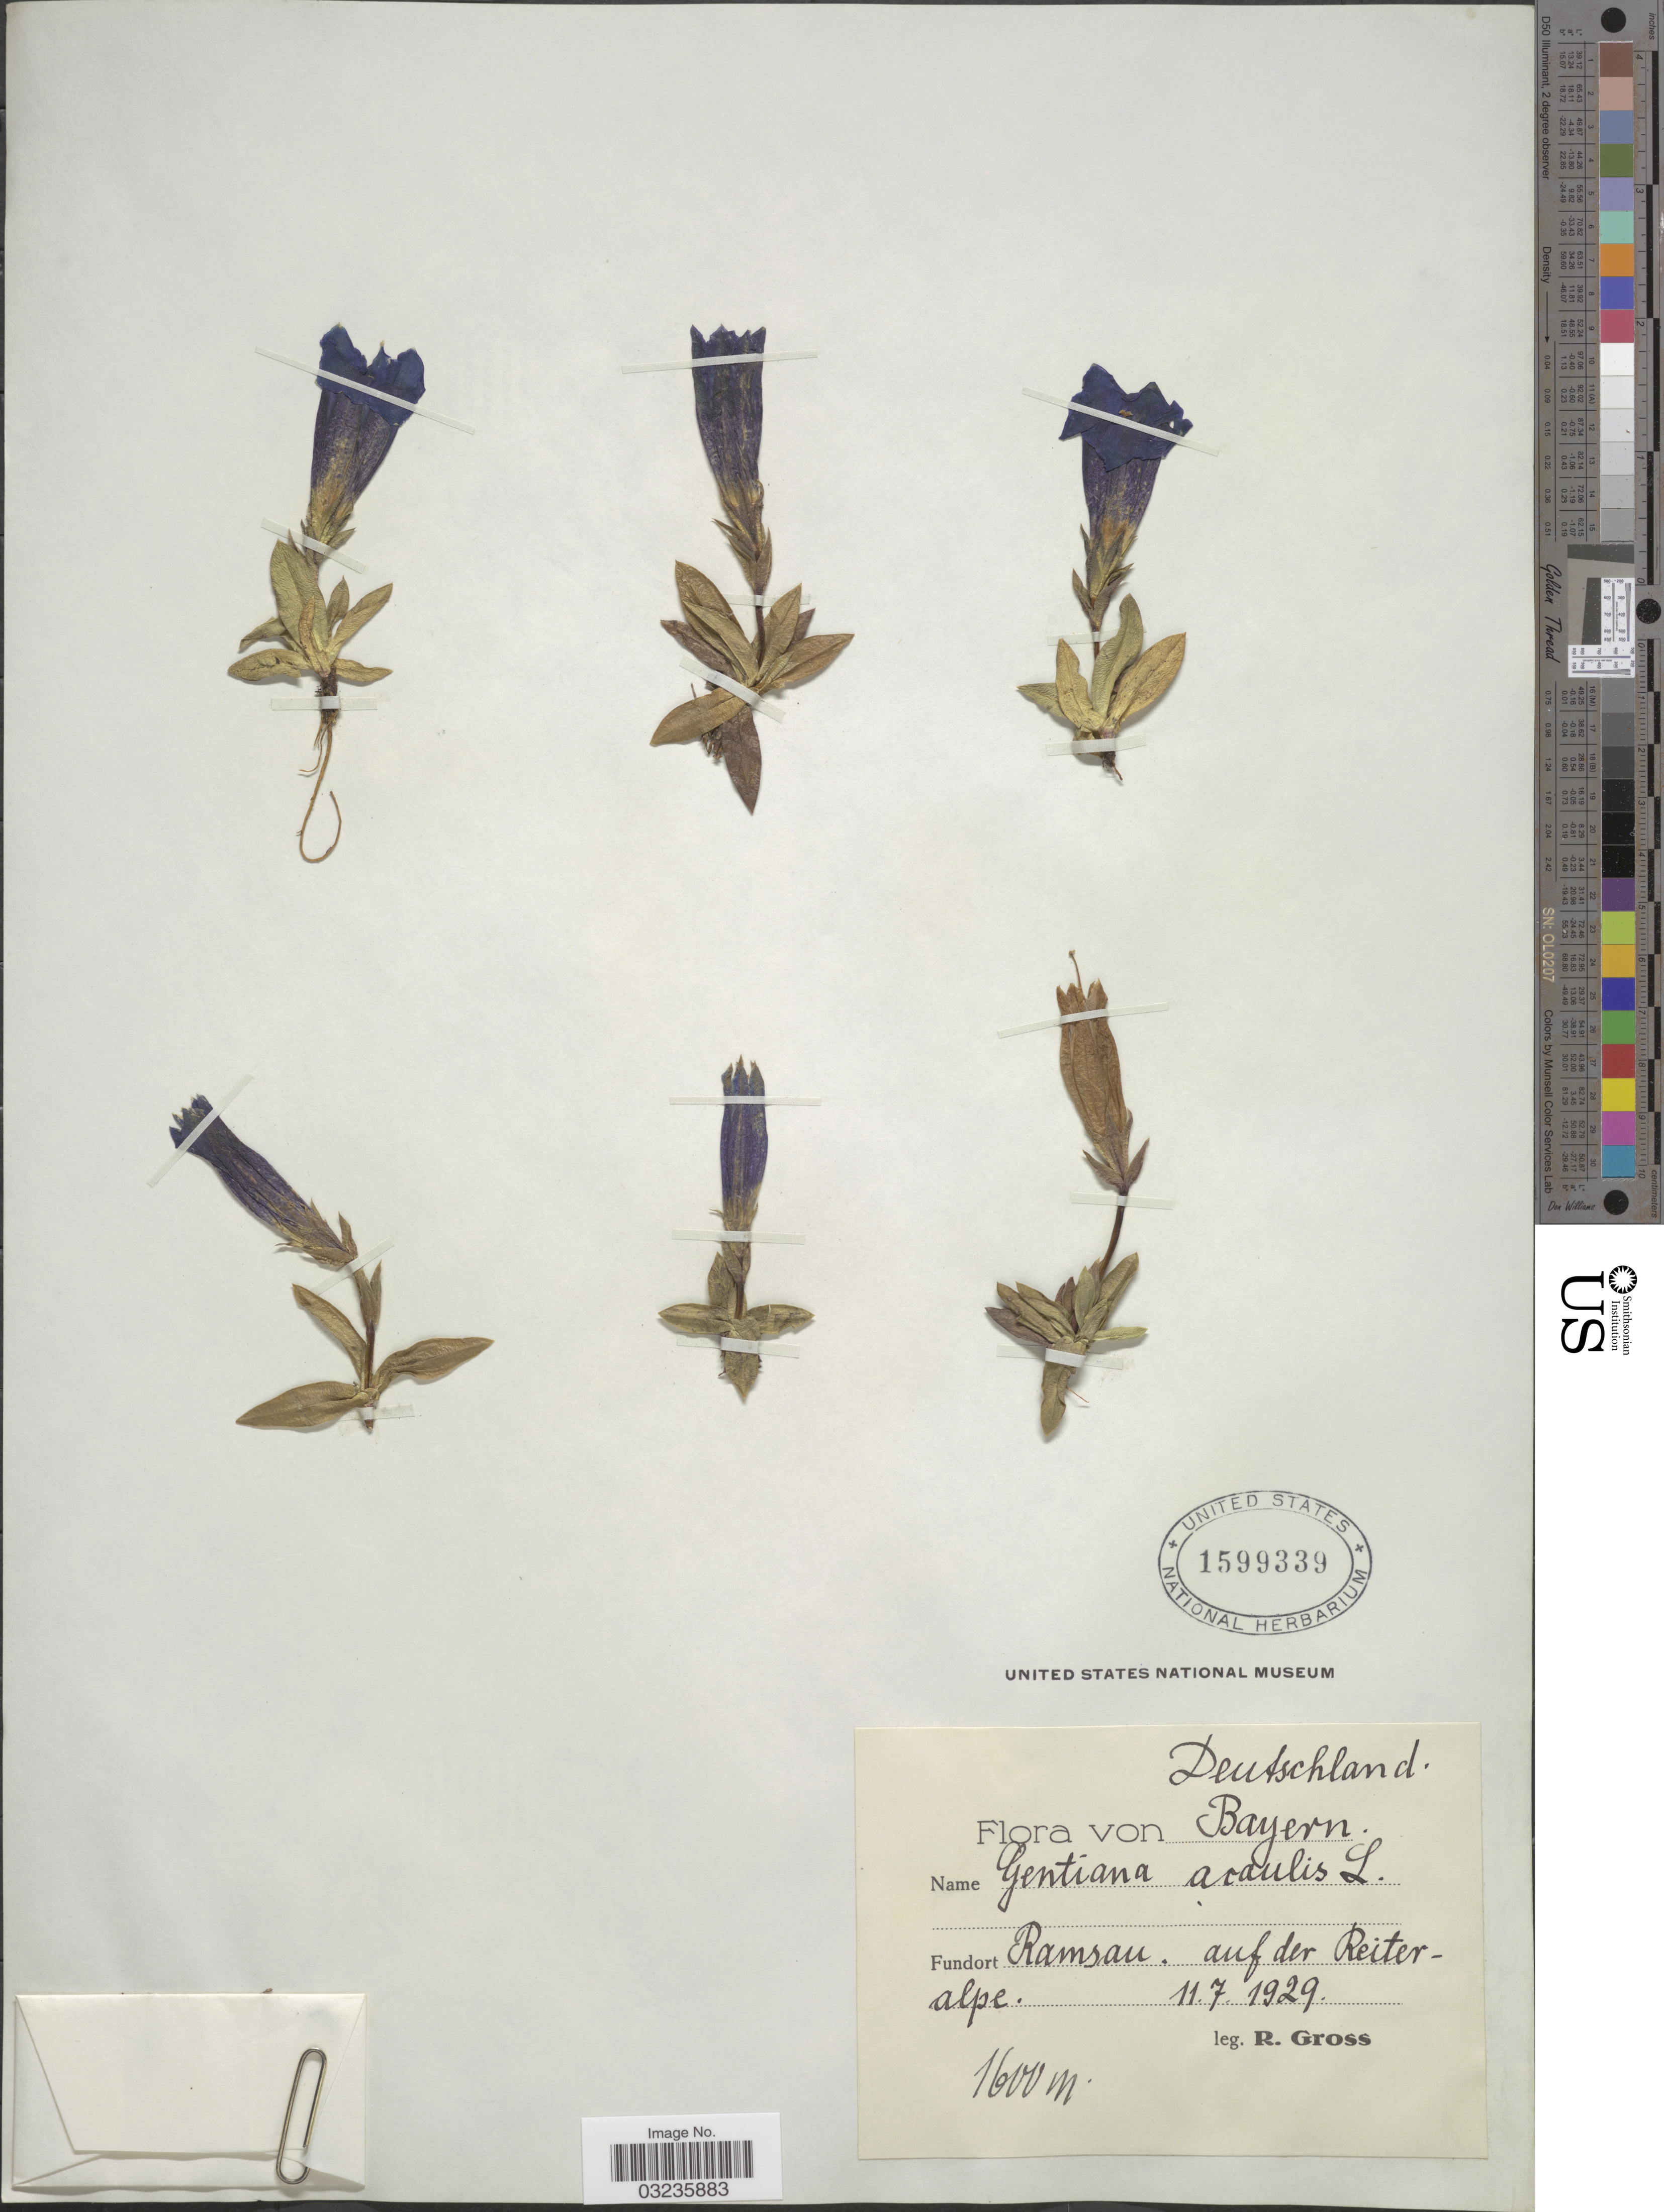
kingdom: Plantae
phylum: Tracheophyta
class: Magnoliopsida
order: Gentianales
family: Gentianaceae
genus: Gentiana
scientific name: Gentiana acaulis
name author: L.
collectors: R. Gross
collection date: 1929-07-11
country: Germany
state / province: Bayern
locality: Deutschland. Ramsau, auf der Reiter-alpe.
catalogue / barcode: US 1599339